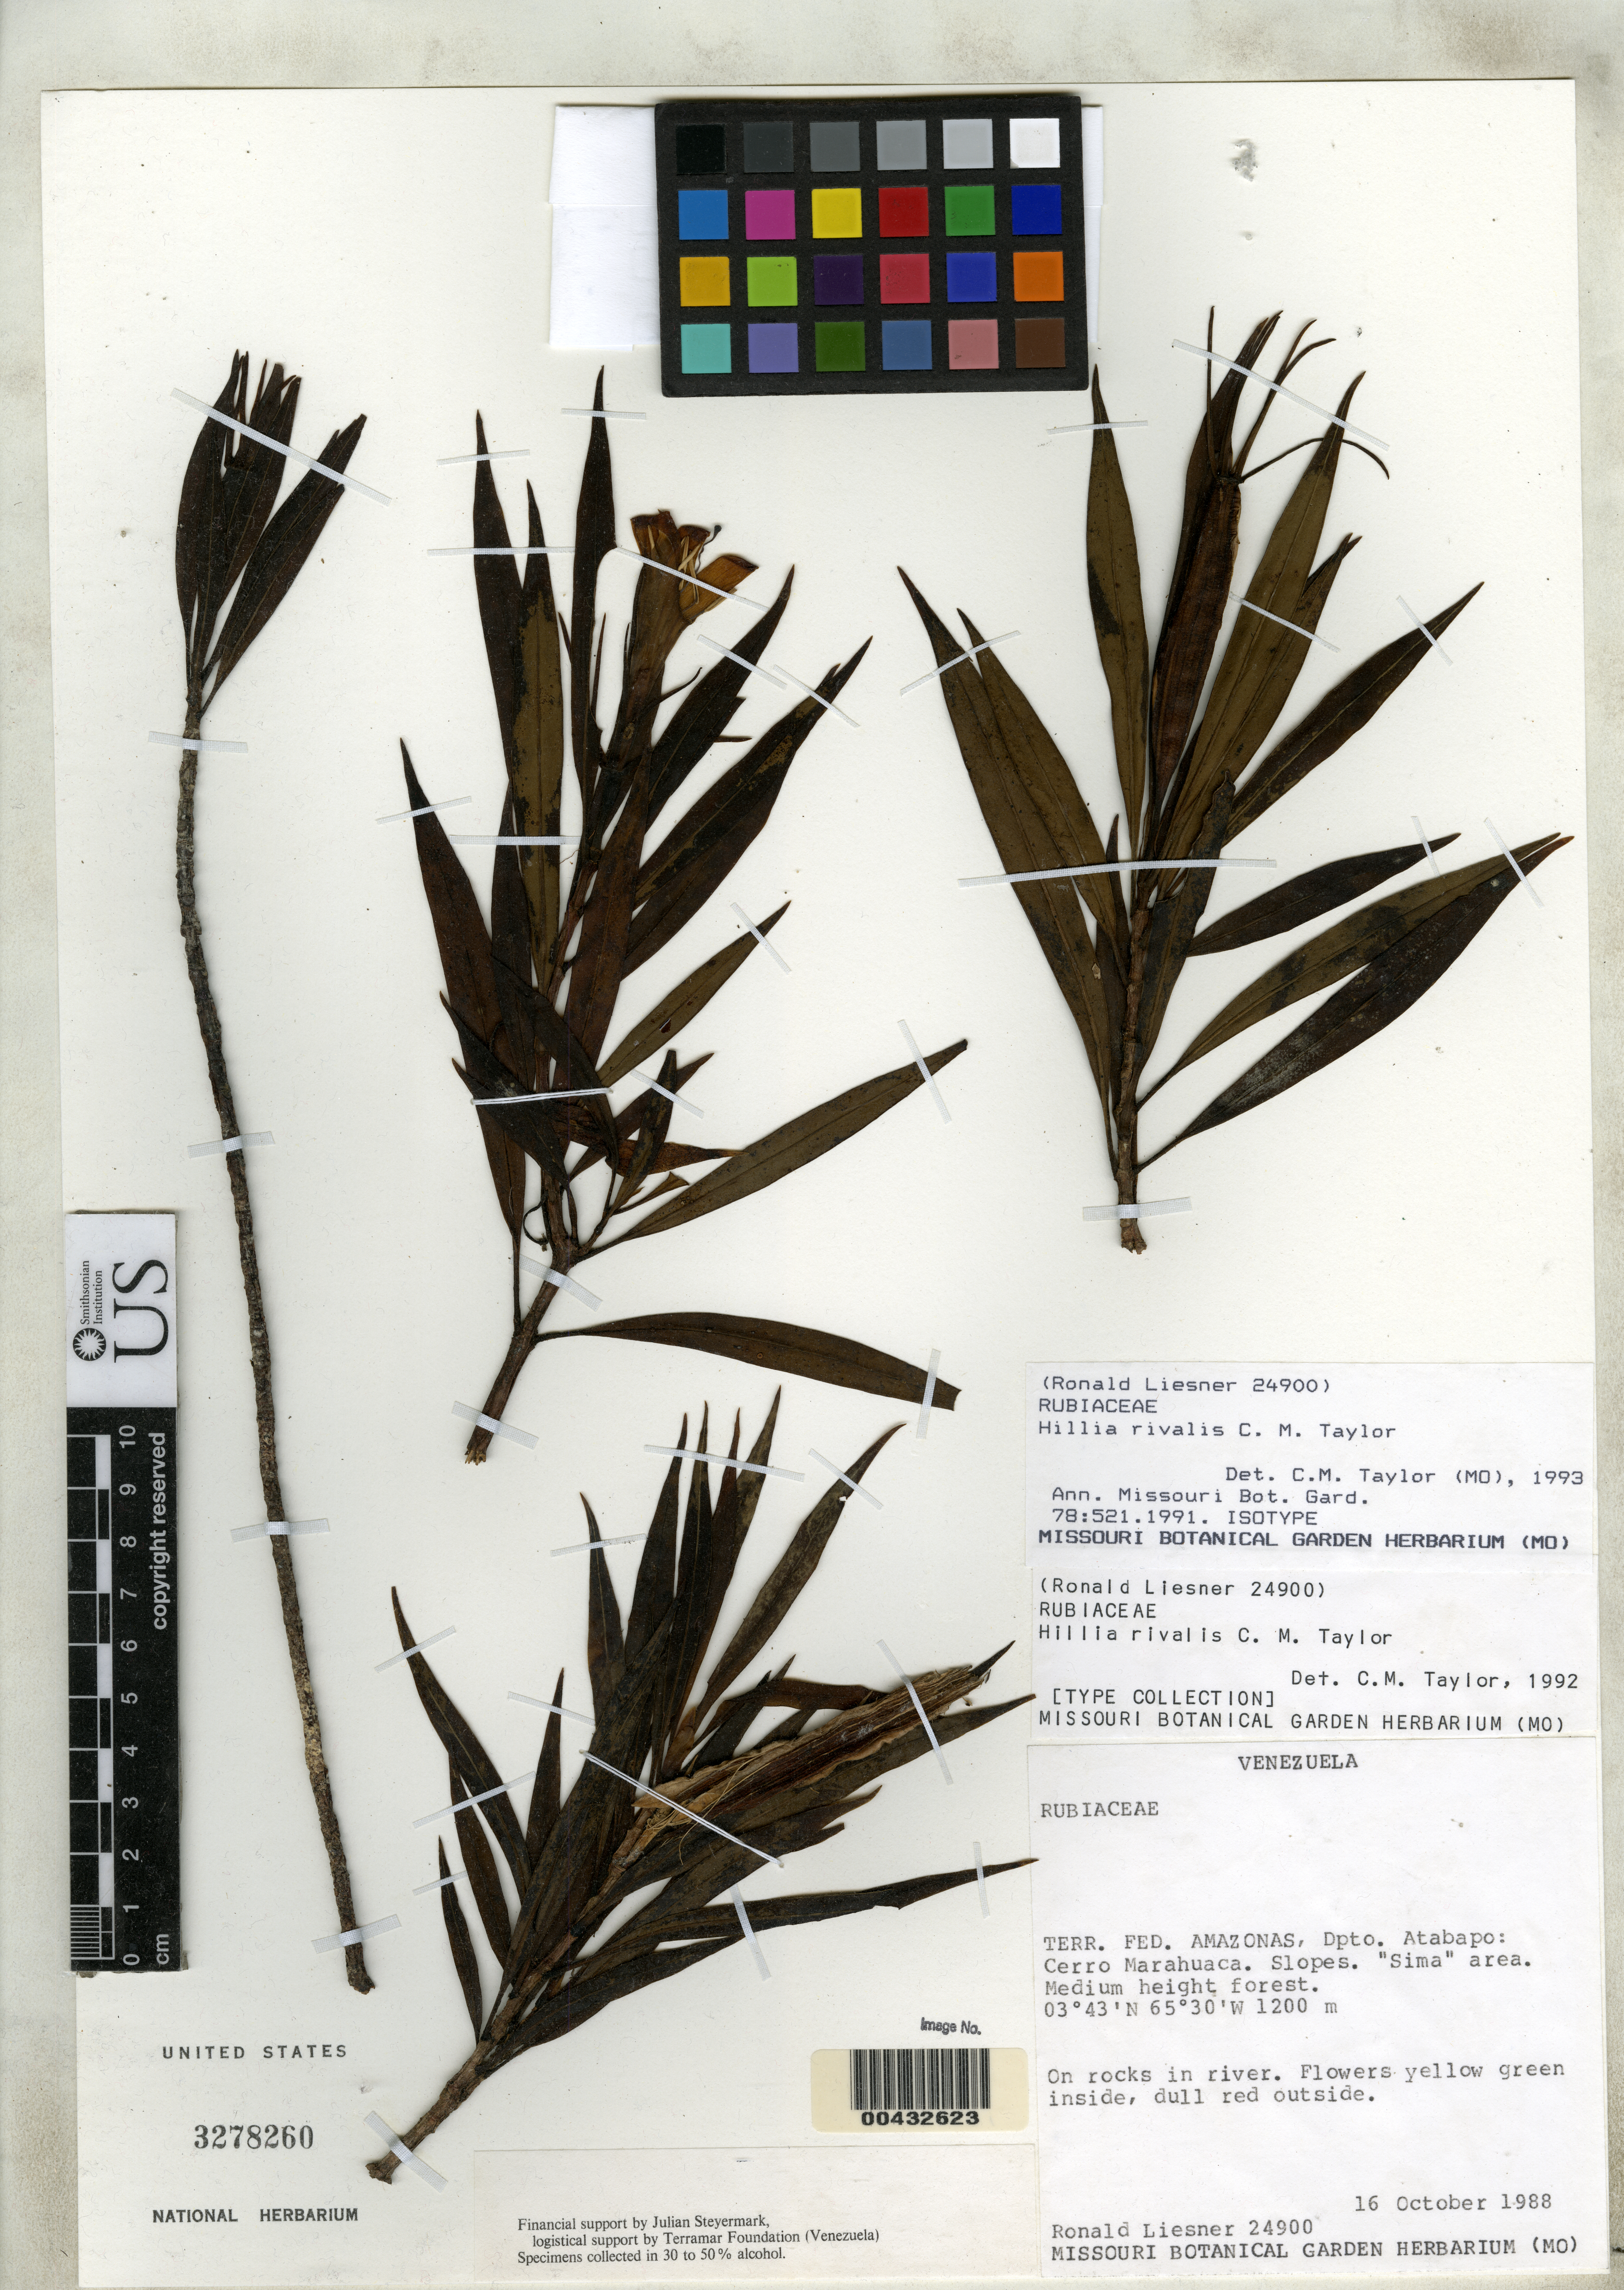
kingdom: Plantae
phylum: Tracheophyta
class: Magnoliopsida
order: Gentianales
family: Rubiaceae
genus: Hillia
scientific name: Hillia rivalis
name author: C.M. Taylor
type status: Isotype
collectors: R. L. Liesner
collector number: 24900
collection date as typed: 16 Oct 1988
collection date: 1988-10-16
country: Venezuela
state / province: Amazonas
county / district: Atabapo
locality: Cerro Marahuaca, slopes, Sima area.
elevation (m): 1200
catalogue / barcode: US 3278260